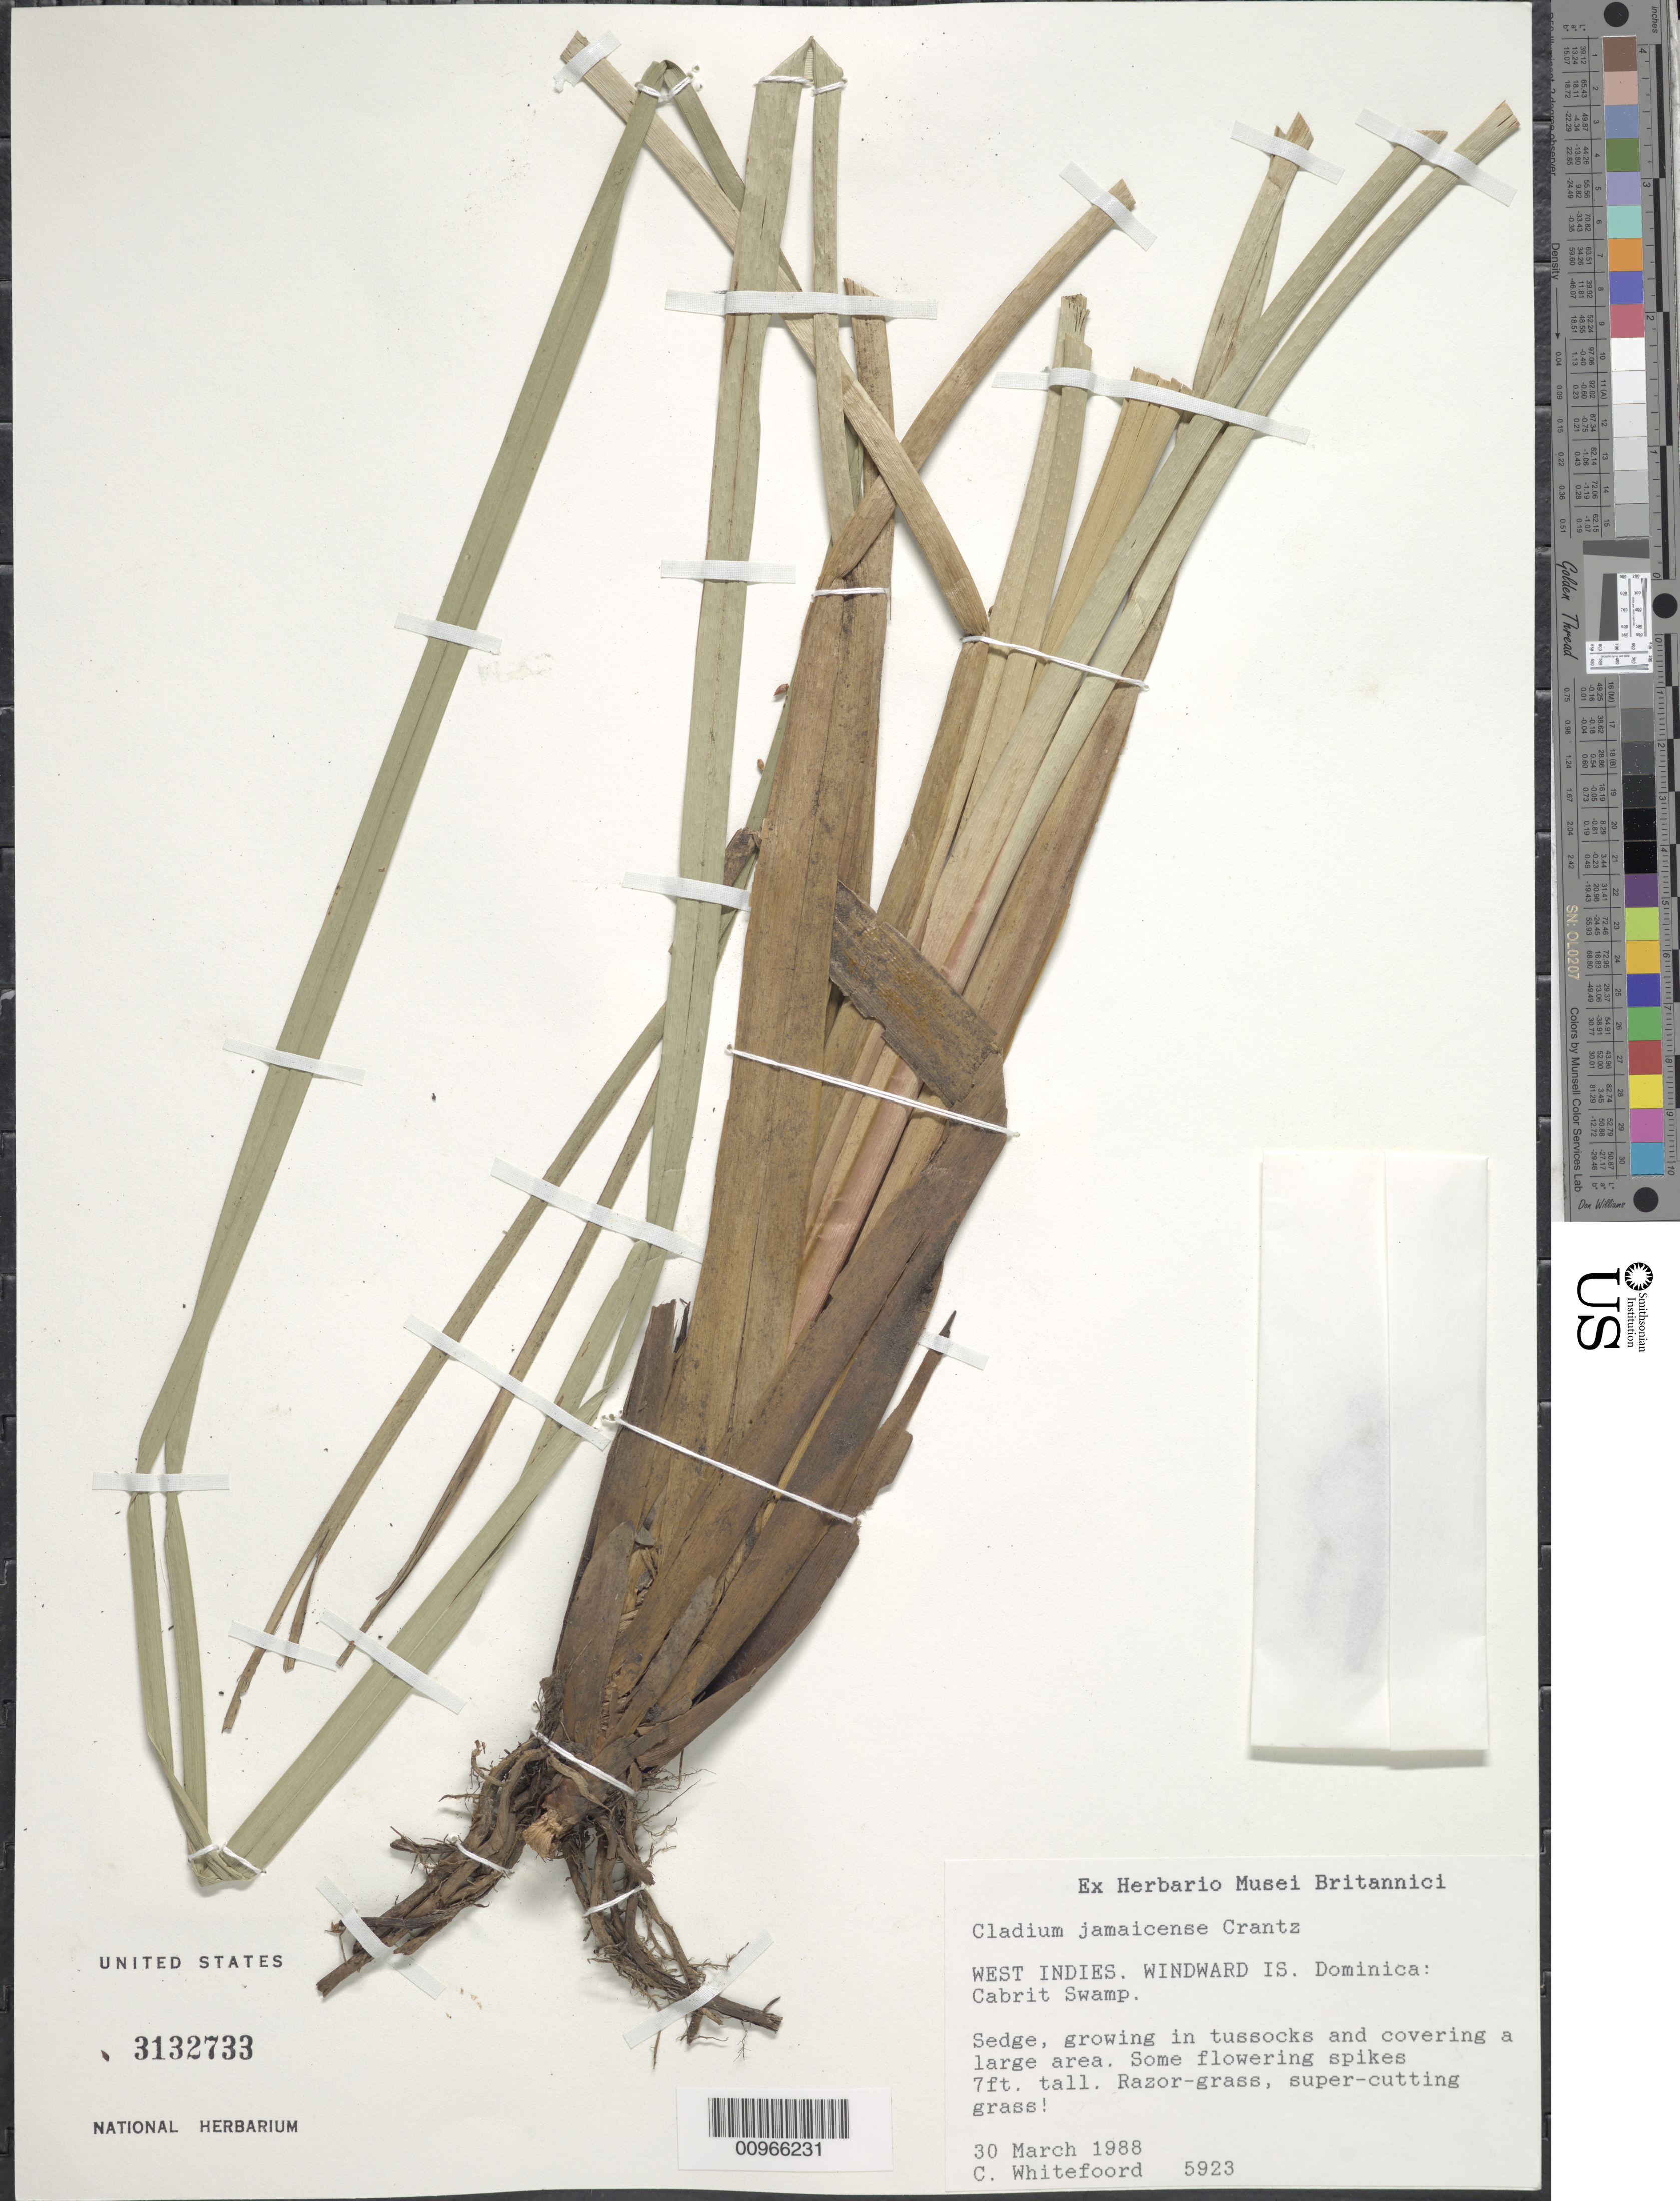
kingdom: Plantae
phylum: Tracheophyta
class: Liliopsida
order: Poales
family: Cyperaceae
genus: Cladium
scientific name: Cladium jamaicense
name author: Crantz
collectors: C. Whitefoord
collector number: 5923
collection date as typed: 30 Mar 1988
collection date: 1988-03-30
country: Dominica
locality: Cabrit Swamp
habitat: Growing in tussocks and covering a large area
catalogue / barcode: US 3132733